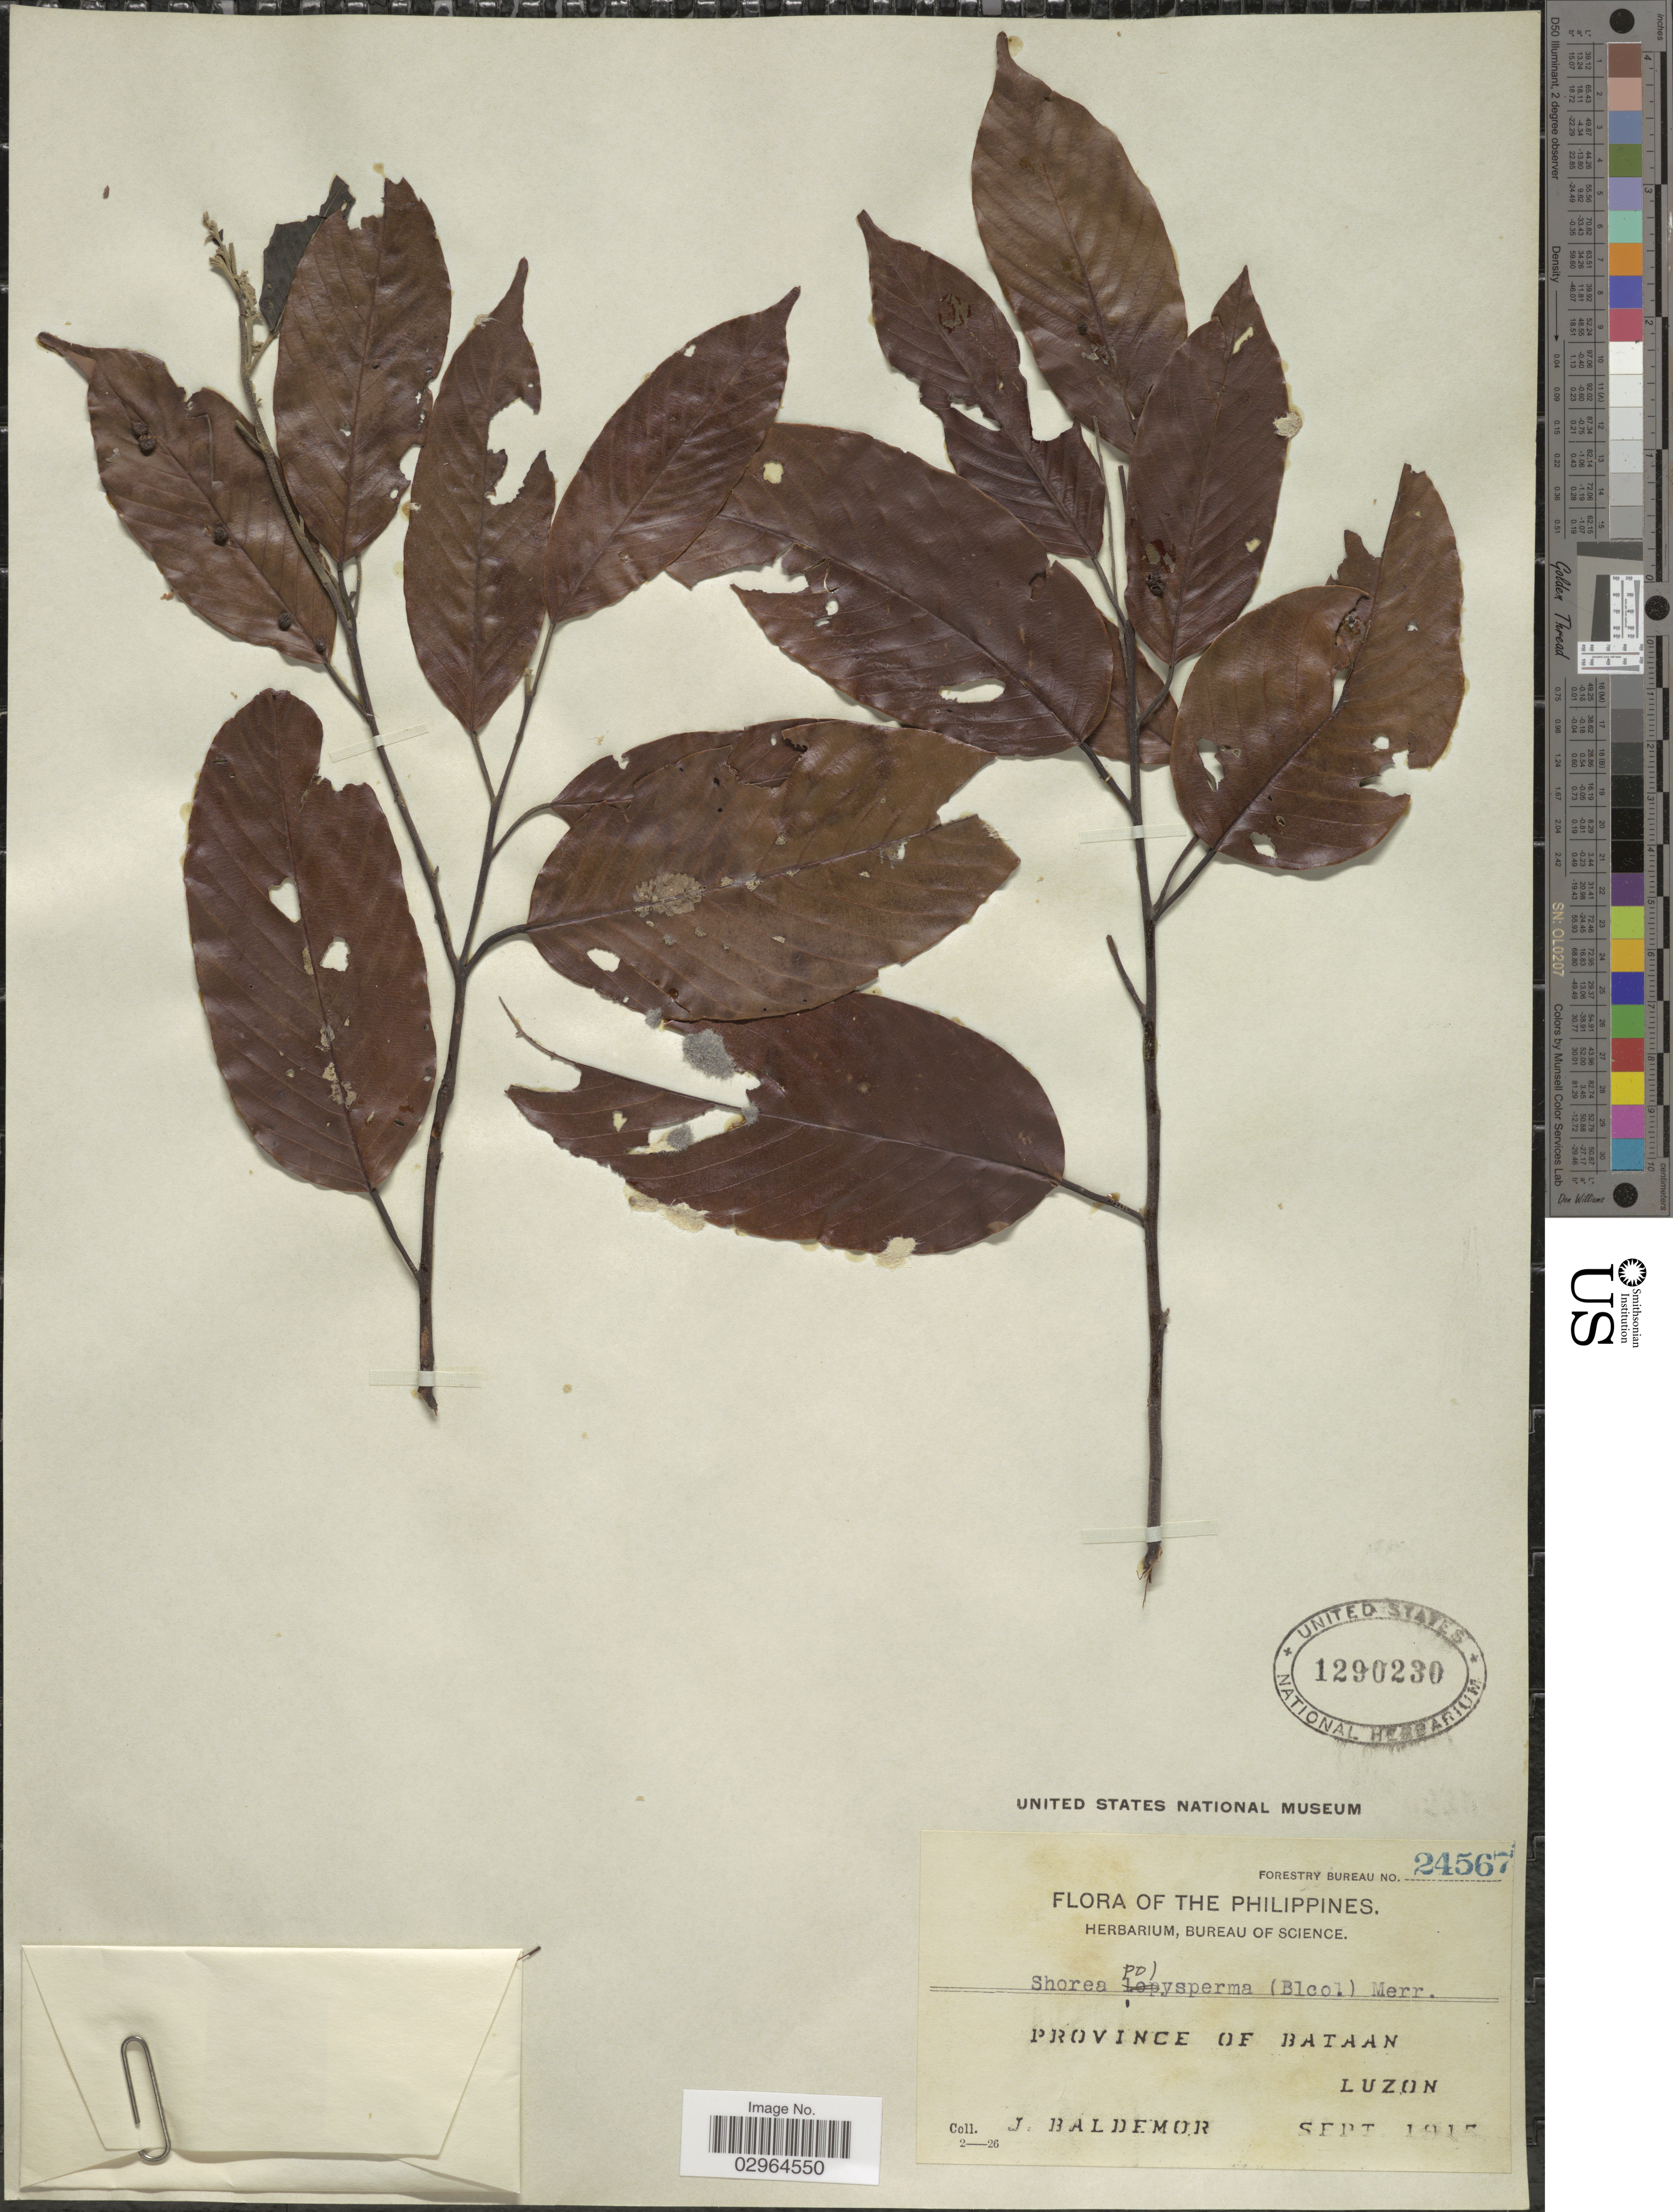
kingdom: Plantae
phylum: Tracheophyta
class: Magnoliopsida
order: Malvales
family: Dipterocarpaceae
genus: Rubroshorea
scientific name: Rubroshorea polysperma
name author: (Blanco) P.S. Ashton & J. Heck.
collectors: J. Baldemor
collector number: Forestry Bureau 24567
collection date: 1913-09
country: Philippines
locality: Province of Bataan, Luzon.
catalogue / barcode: US 1290230